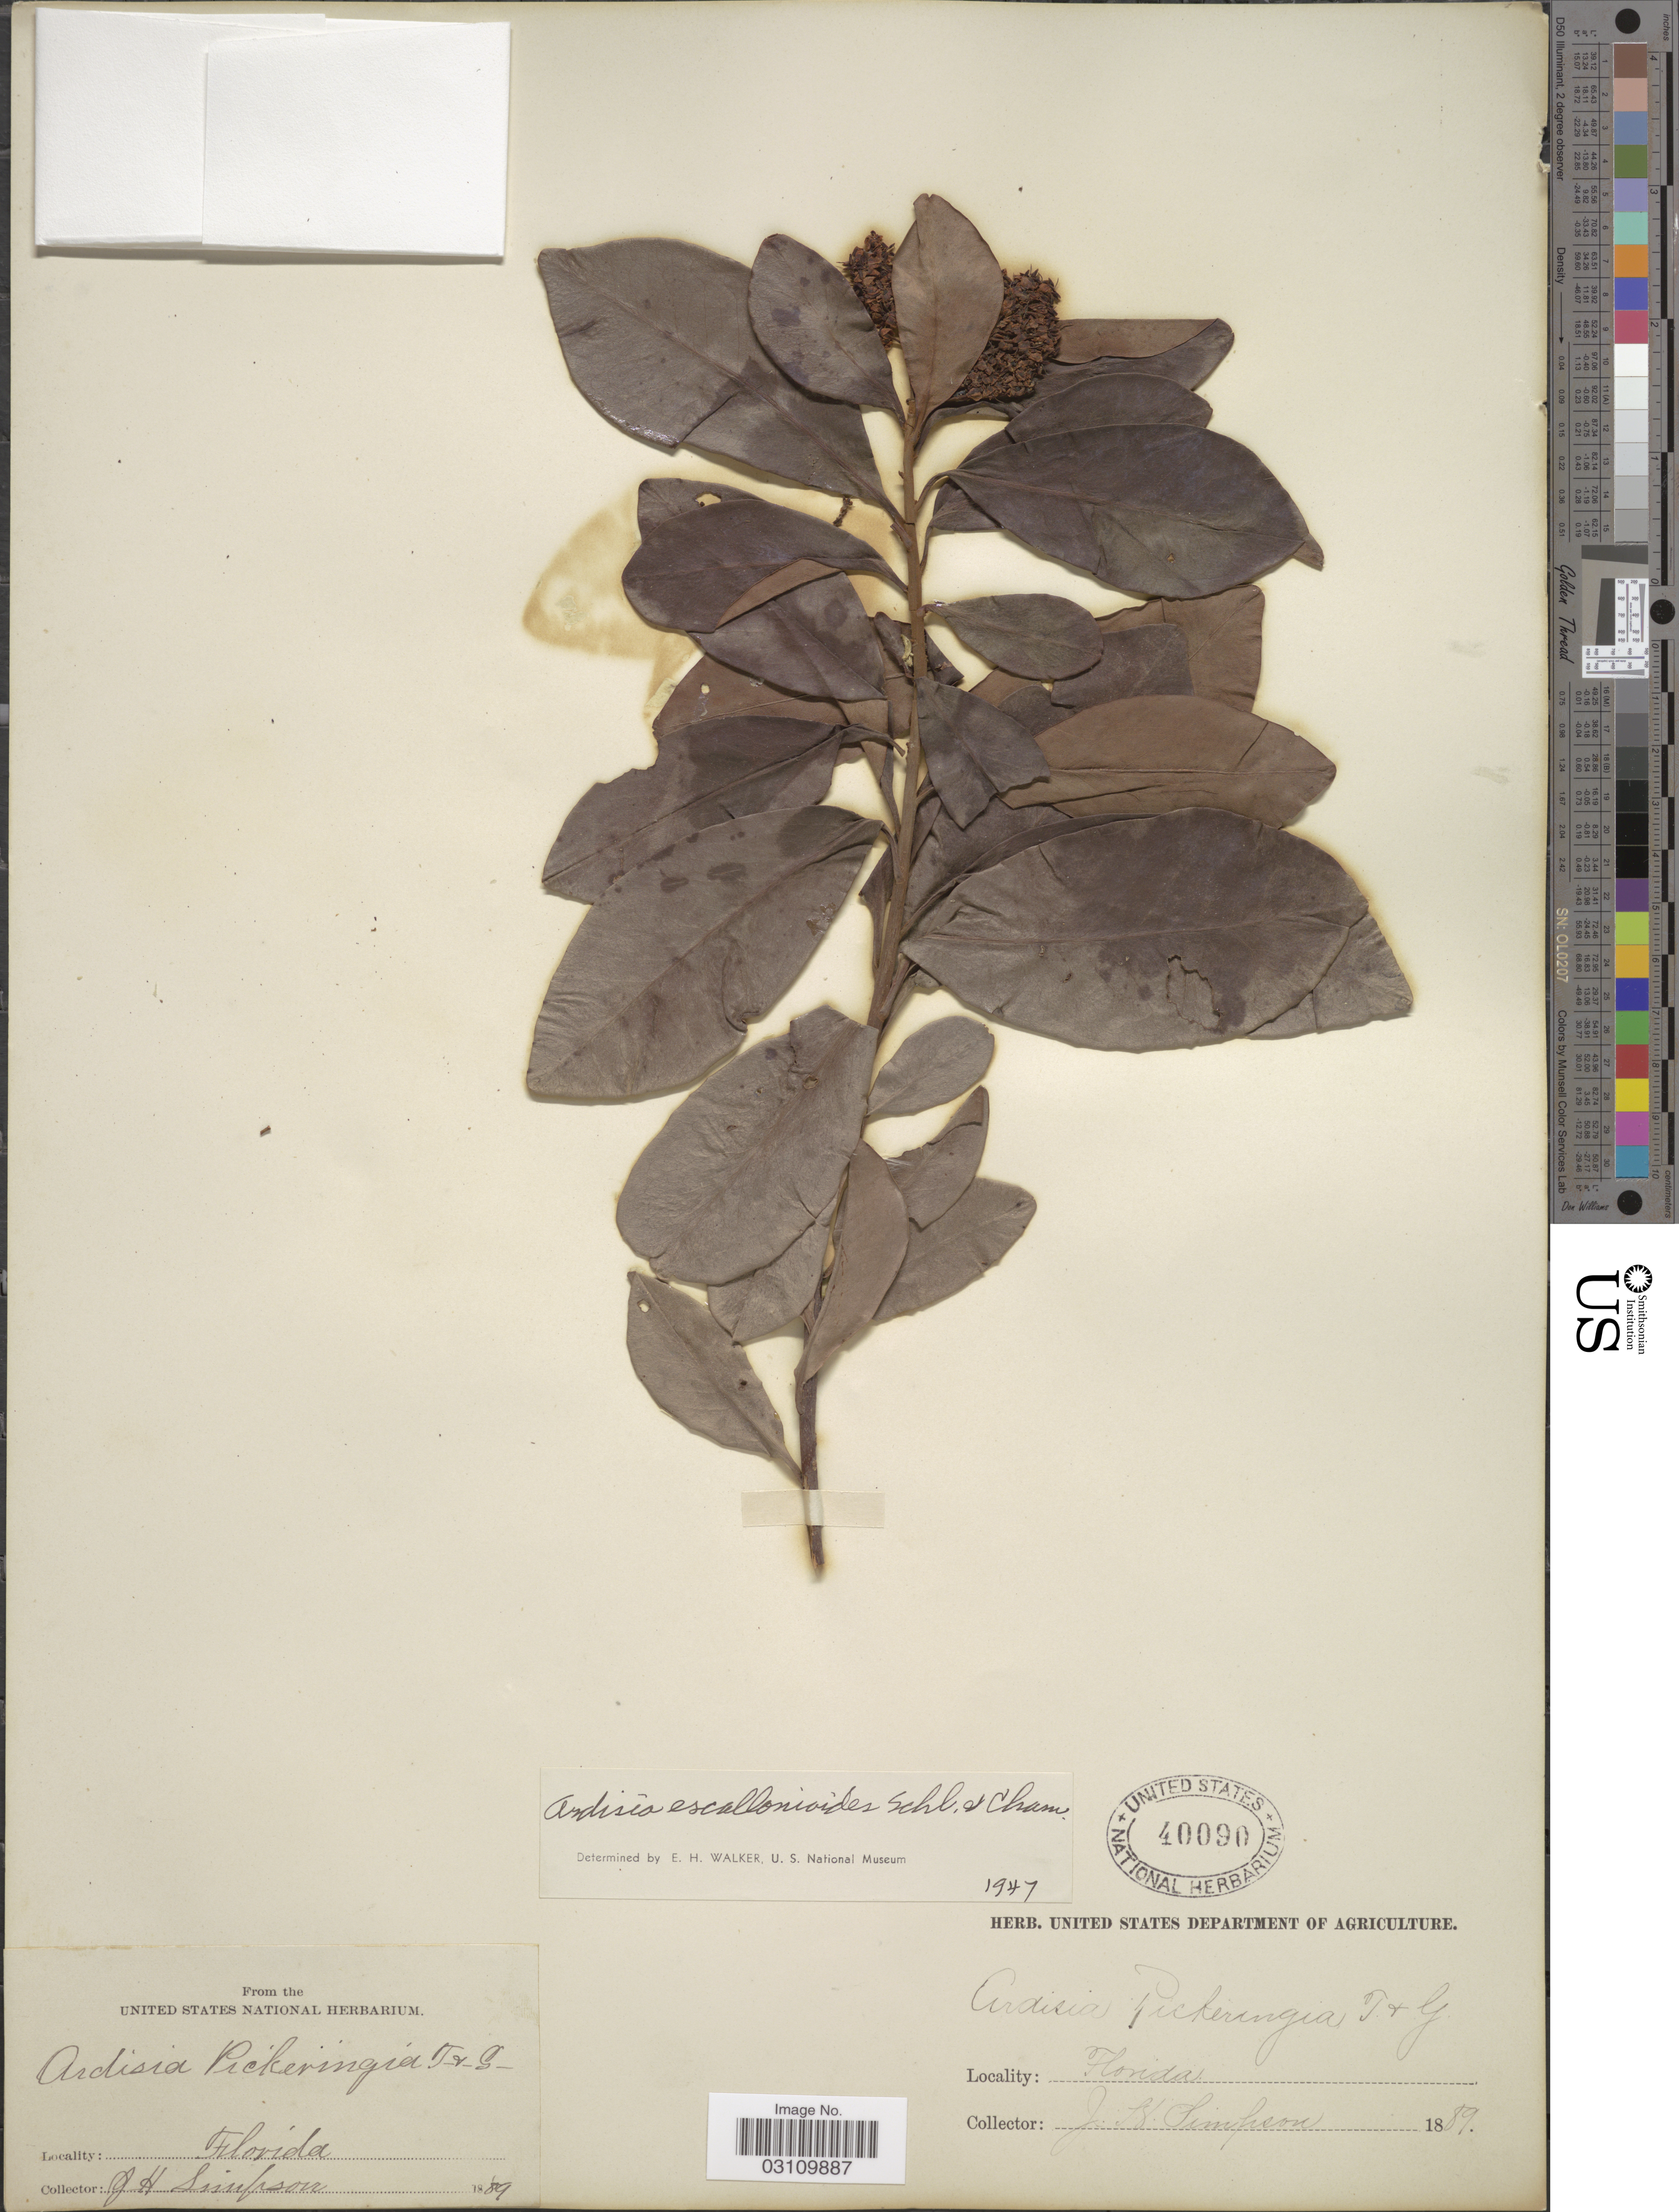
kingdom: Plantae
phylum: Tracheophyta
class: Magnoliopsida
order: Ericales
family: Primulaceae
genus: Ardisia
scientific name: Ardisia escallonioides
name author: Schltdl. & Cham.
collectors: J. H. Simpson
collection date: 1889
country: United States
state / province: Florida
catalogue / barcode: US 40090